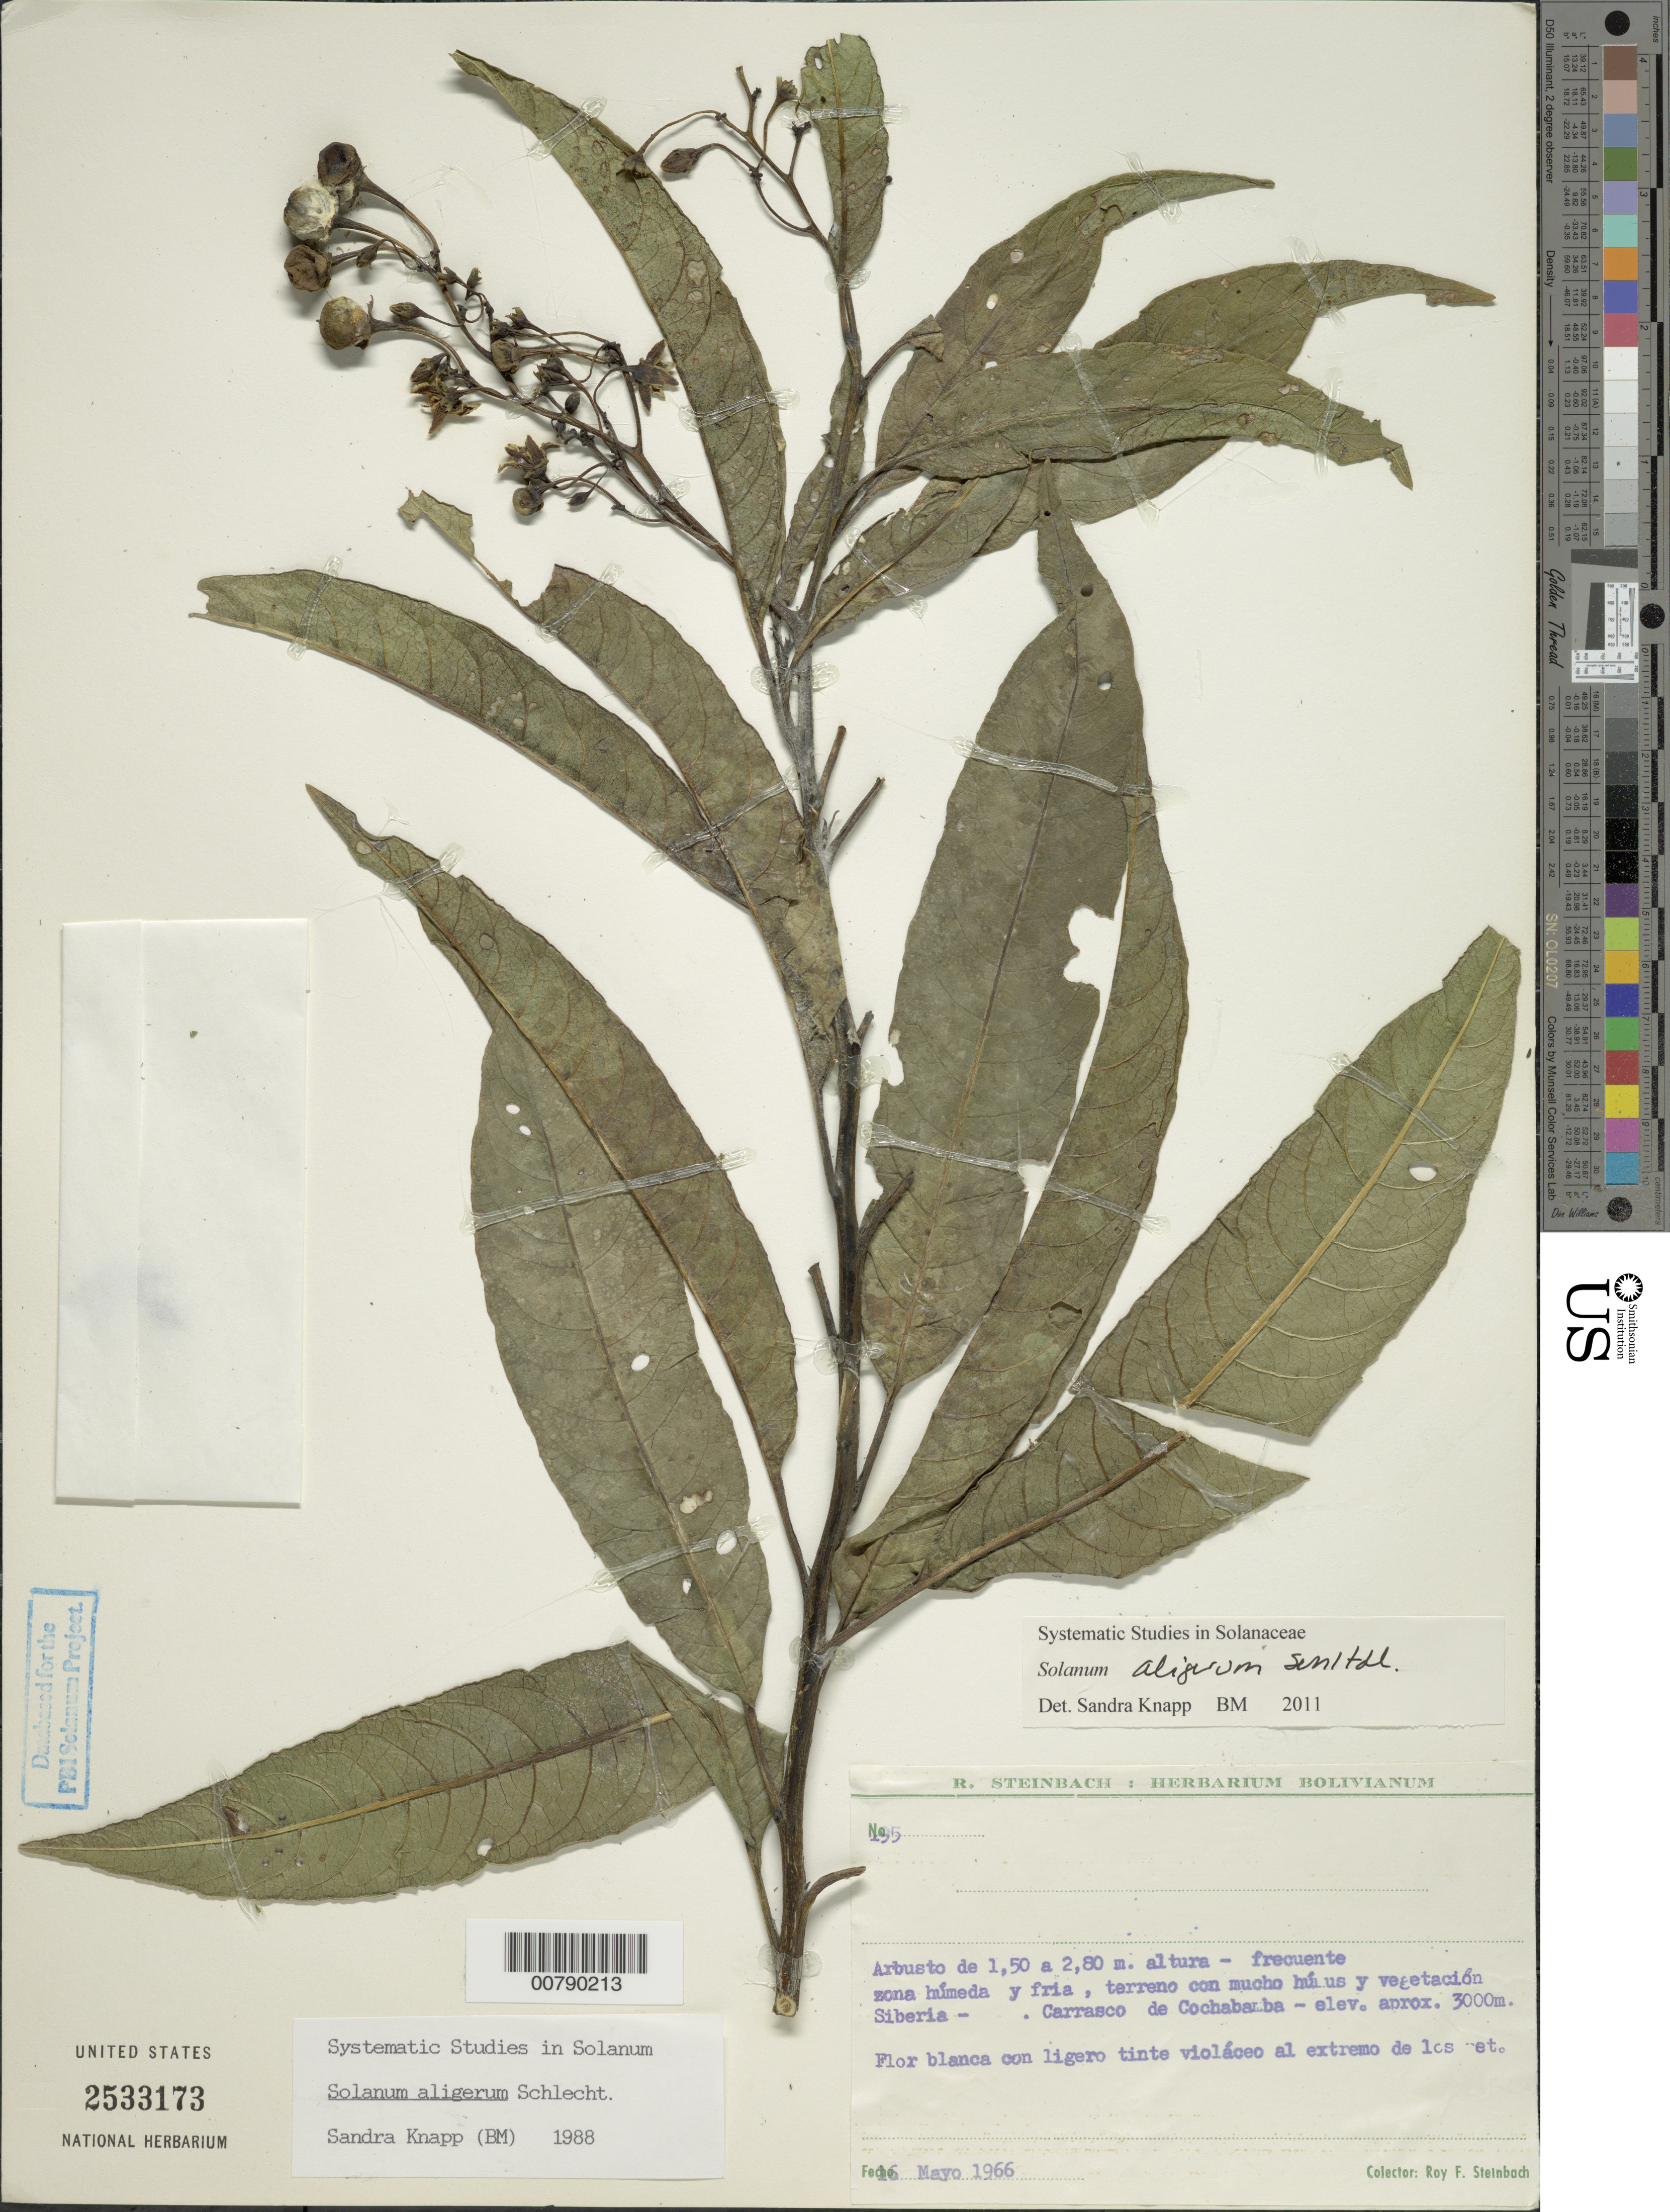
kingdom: Plantae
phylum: Tracheophyta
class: Magnoliopsida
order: Solanales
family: Solanaceae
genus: Solanum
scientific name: Solanum aligerum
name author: Schltdl.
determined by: Knapp, S. D.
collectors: R. F. Steinbach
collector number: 195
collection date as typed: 16 May 1966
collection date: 1966-05-16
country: Bolivia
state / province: Cochabamba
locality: Carrasco-Cochabamba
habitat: terreno con mucho humus y vegetacion, zona humeda y fria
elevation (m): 3000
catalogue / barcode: US 2533173